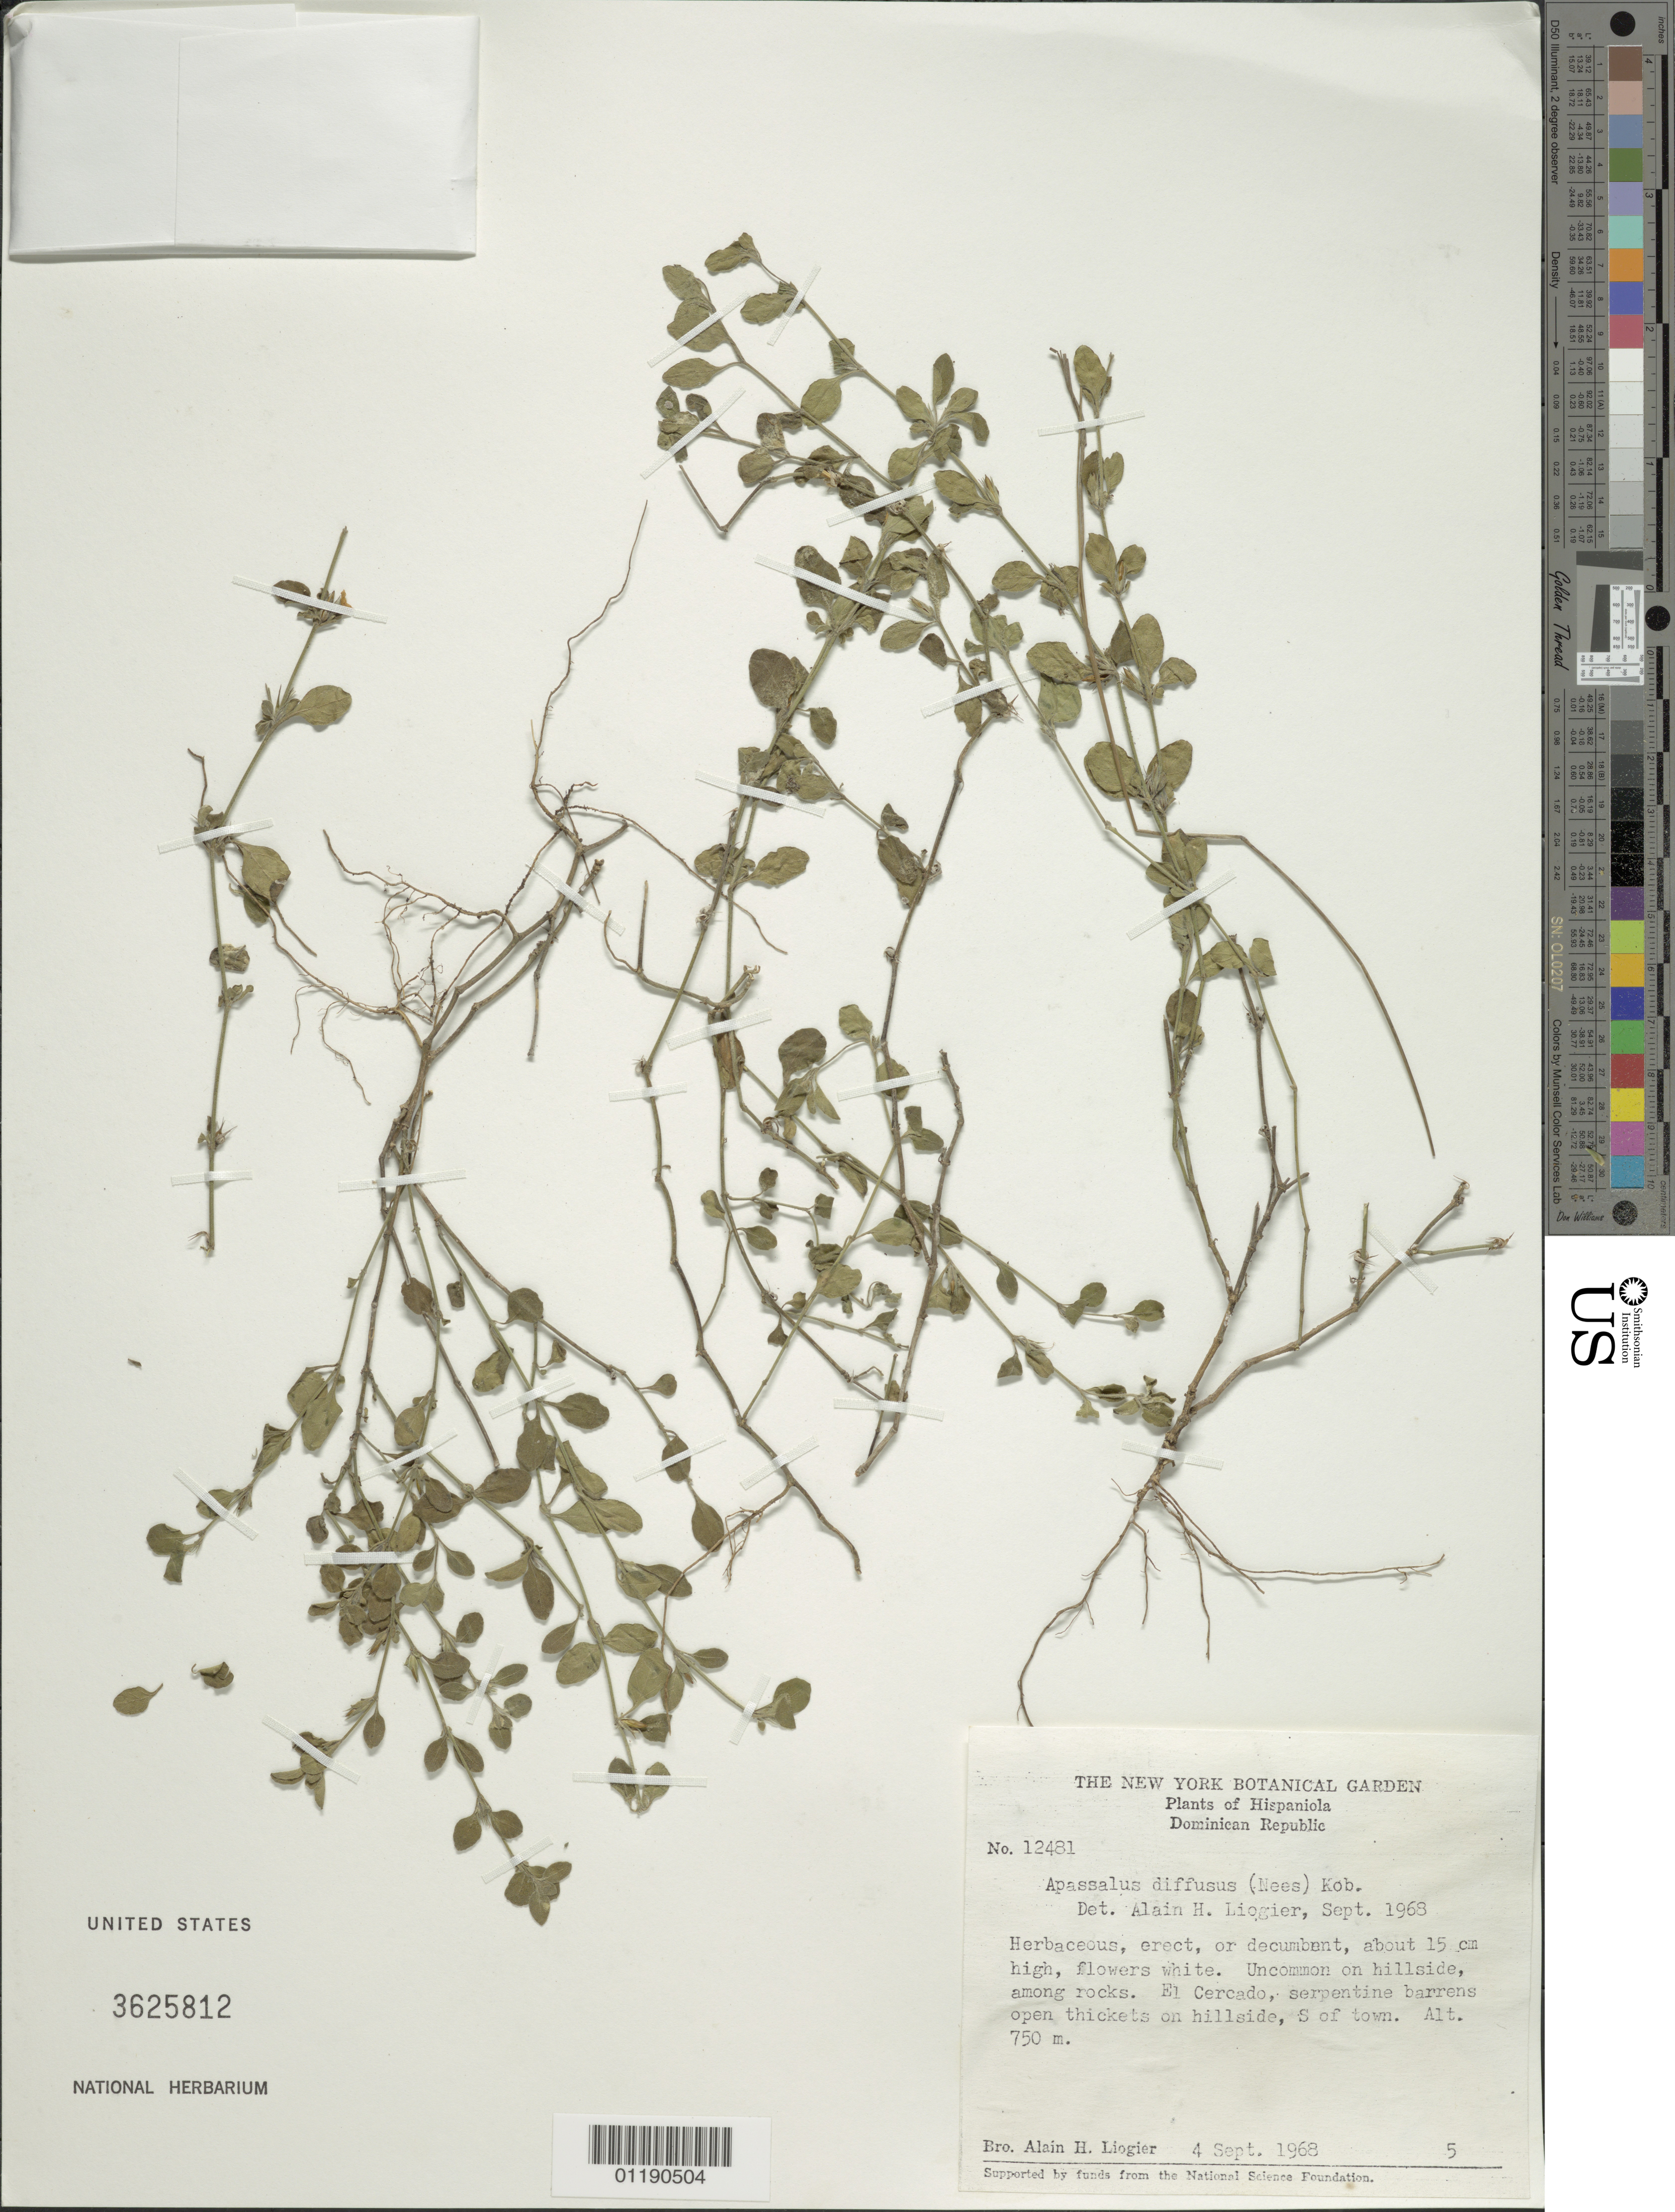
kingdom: Plantae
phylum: Tracheophyta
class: Magnoliopsida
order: Lamiales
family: Acanthaceae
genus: Apassalus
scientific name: Apassalus diffusus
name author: (Nees) Kobuski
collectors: A. H. Liogier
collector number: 12481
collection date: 1968-09-04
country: Dominican Republic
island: Hispaniola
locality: El Cercado, S of town.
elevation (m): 750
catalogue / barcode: US 3625812